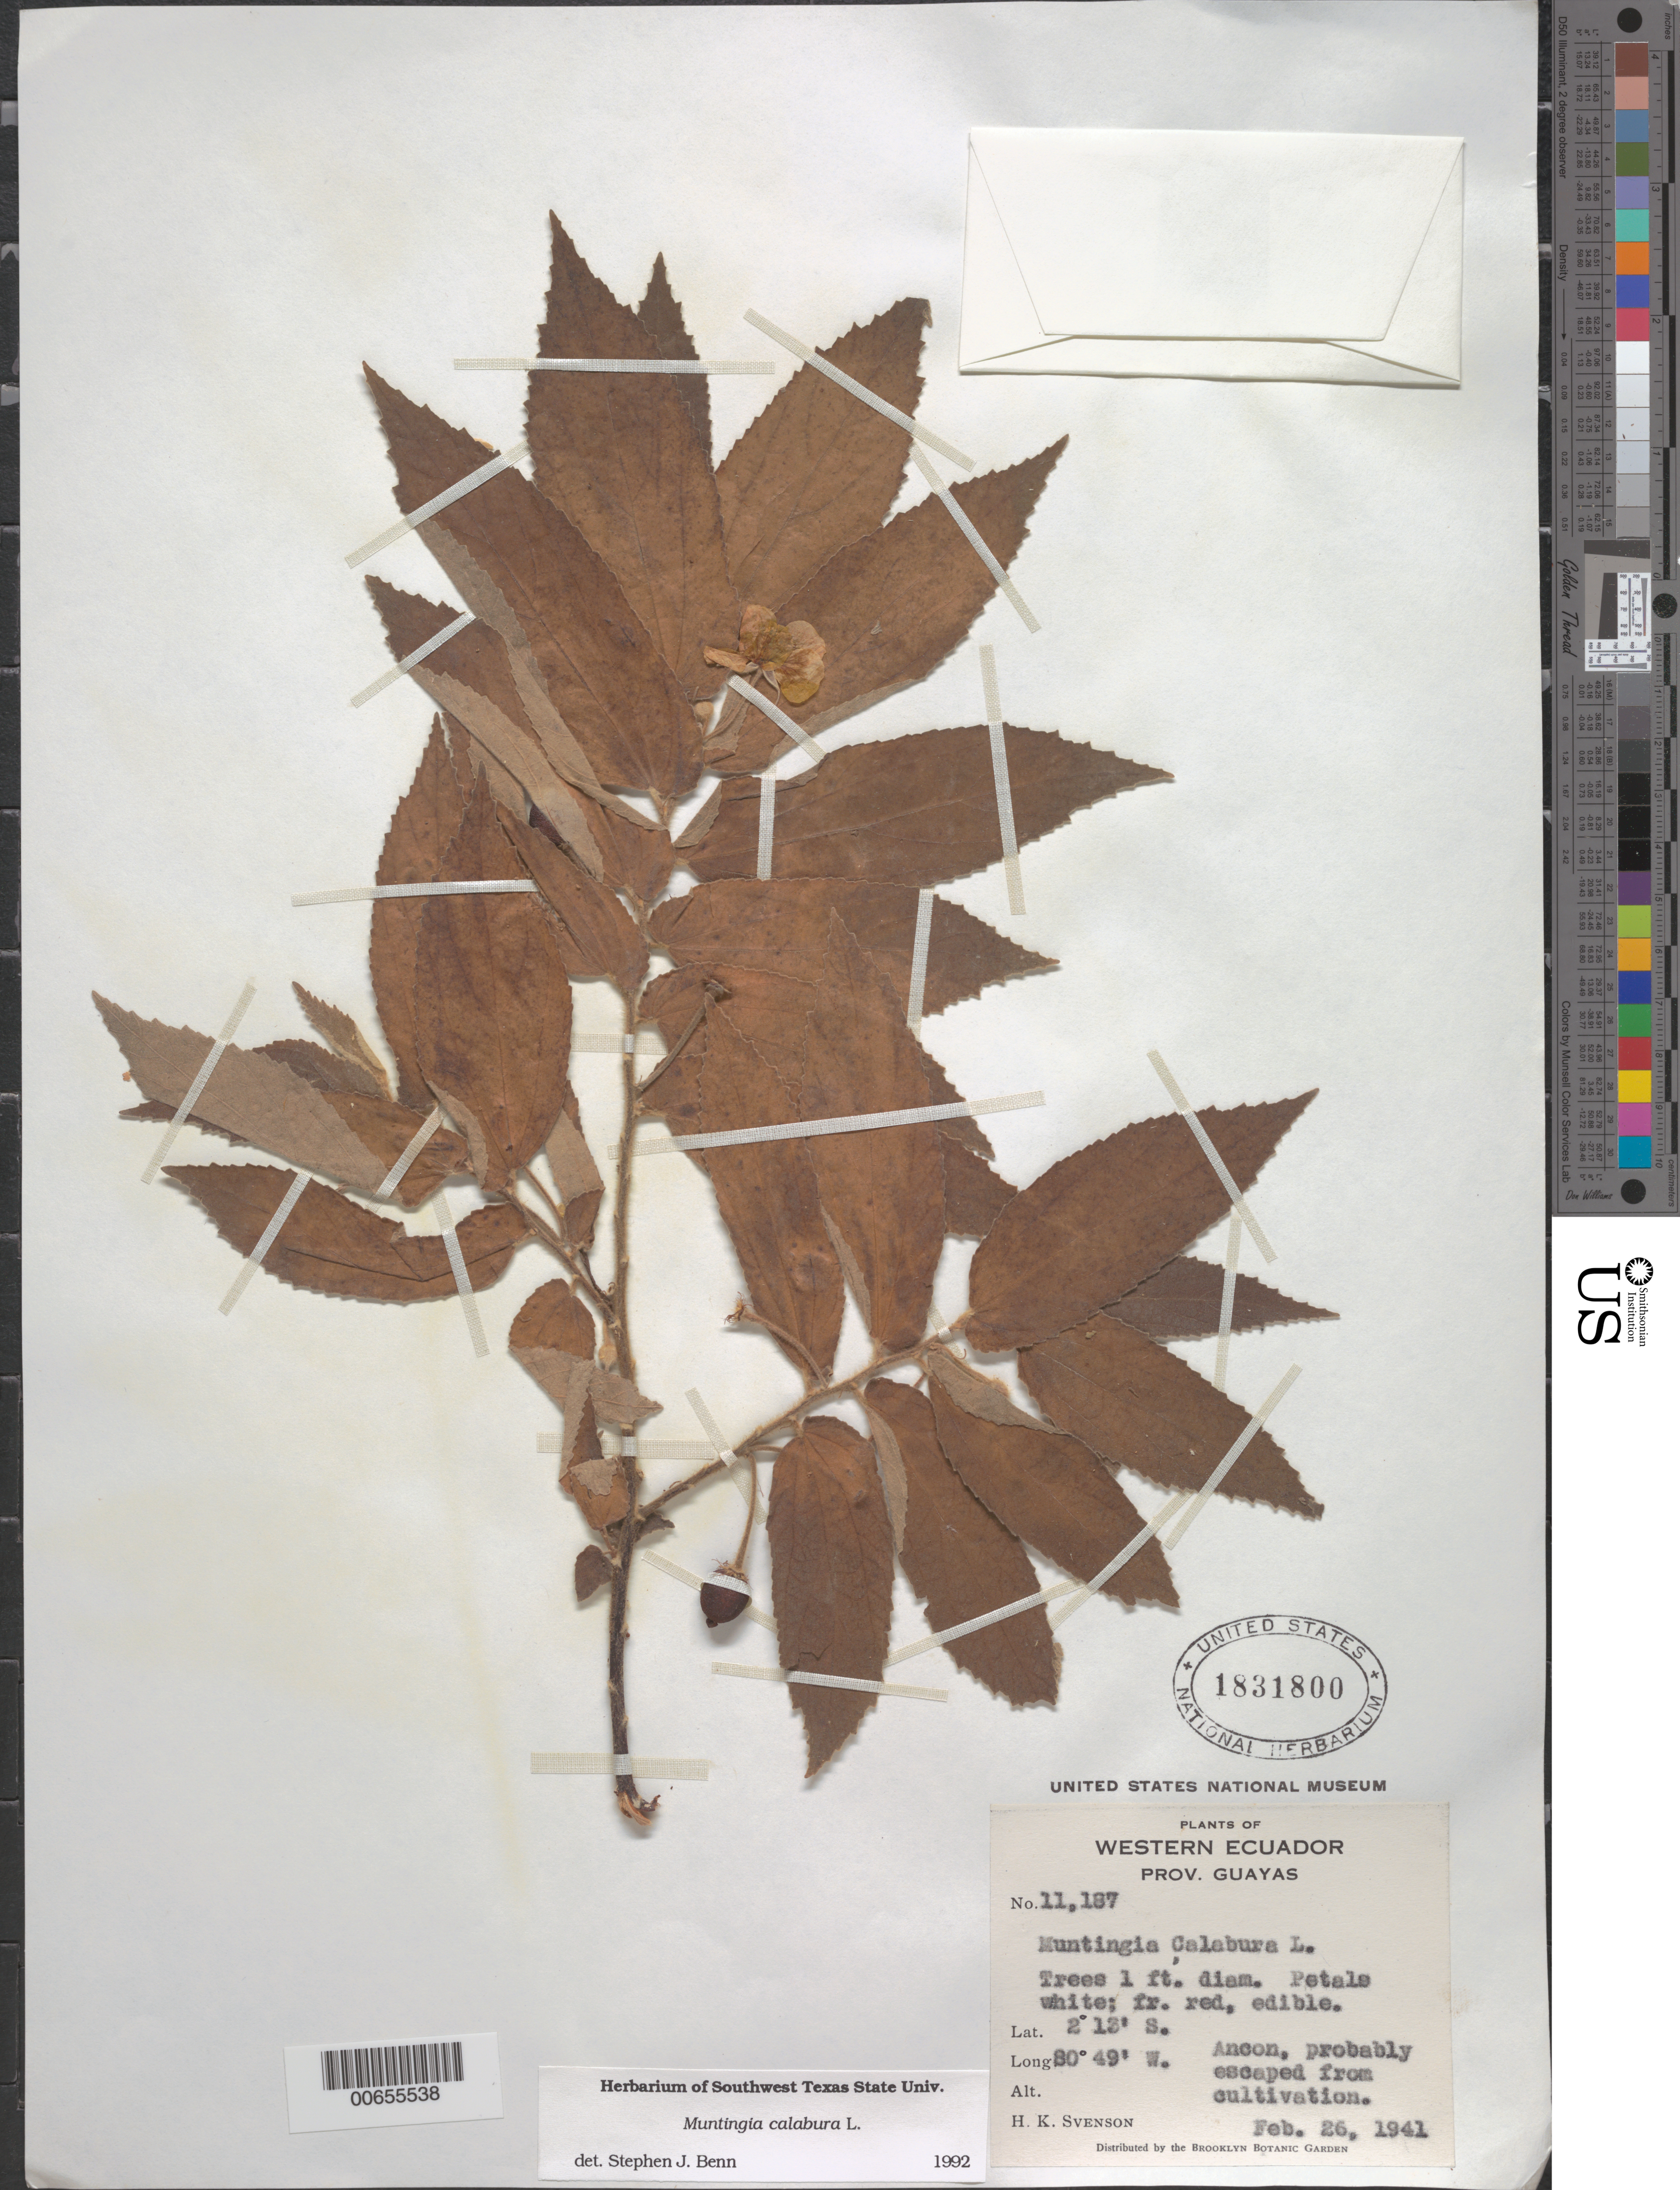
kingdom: Plantae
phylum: Tracheophyta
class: Magnoliopsida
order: Malvales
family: Muntingiaceae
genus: Muntingia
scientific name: Muntingia calabura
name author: L.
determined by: Benn, S. J.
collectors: H. Svenson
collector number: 11187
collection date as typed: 26 Feb 1941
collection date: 1941-02-26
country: Ecuador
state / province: Guayas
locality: Ancon, probably esCaped from cultivation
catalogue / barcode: US 1831800